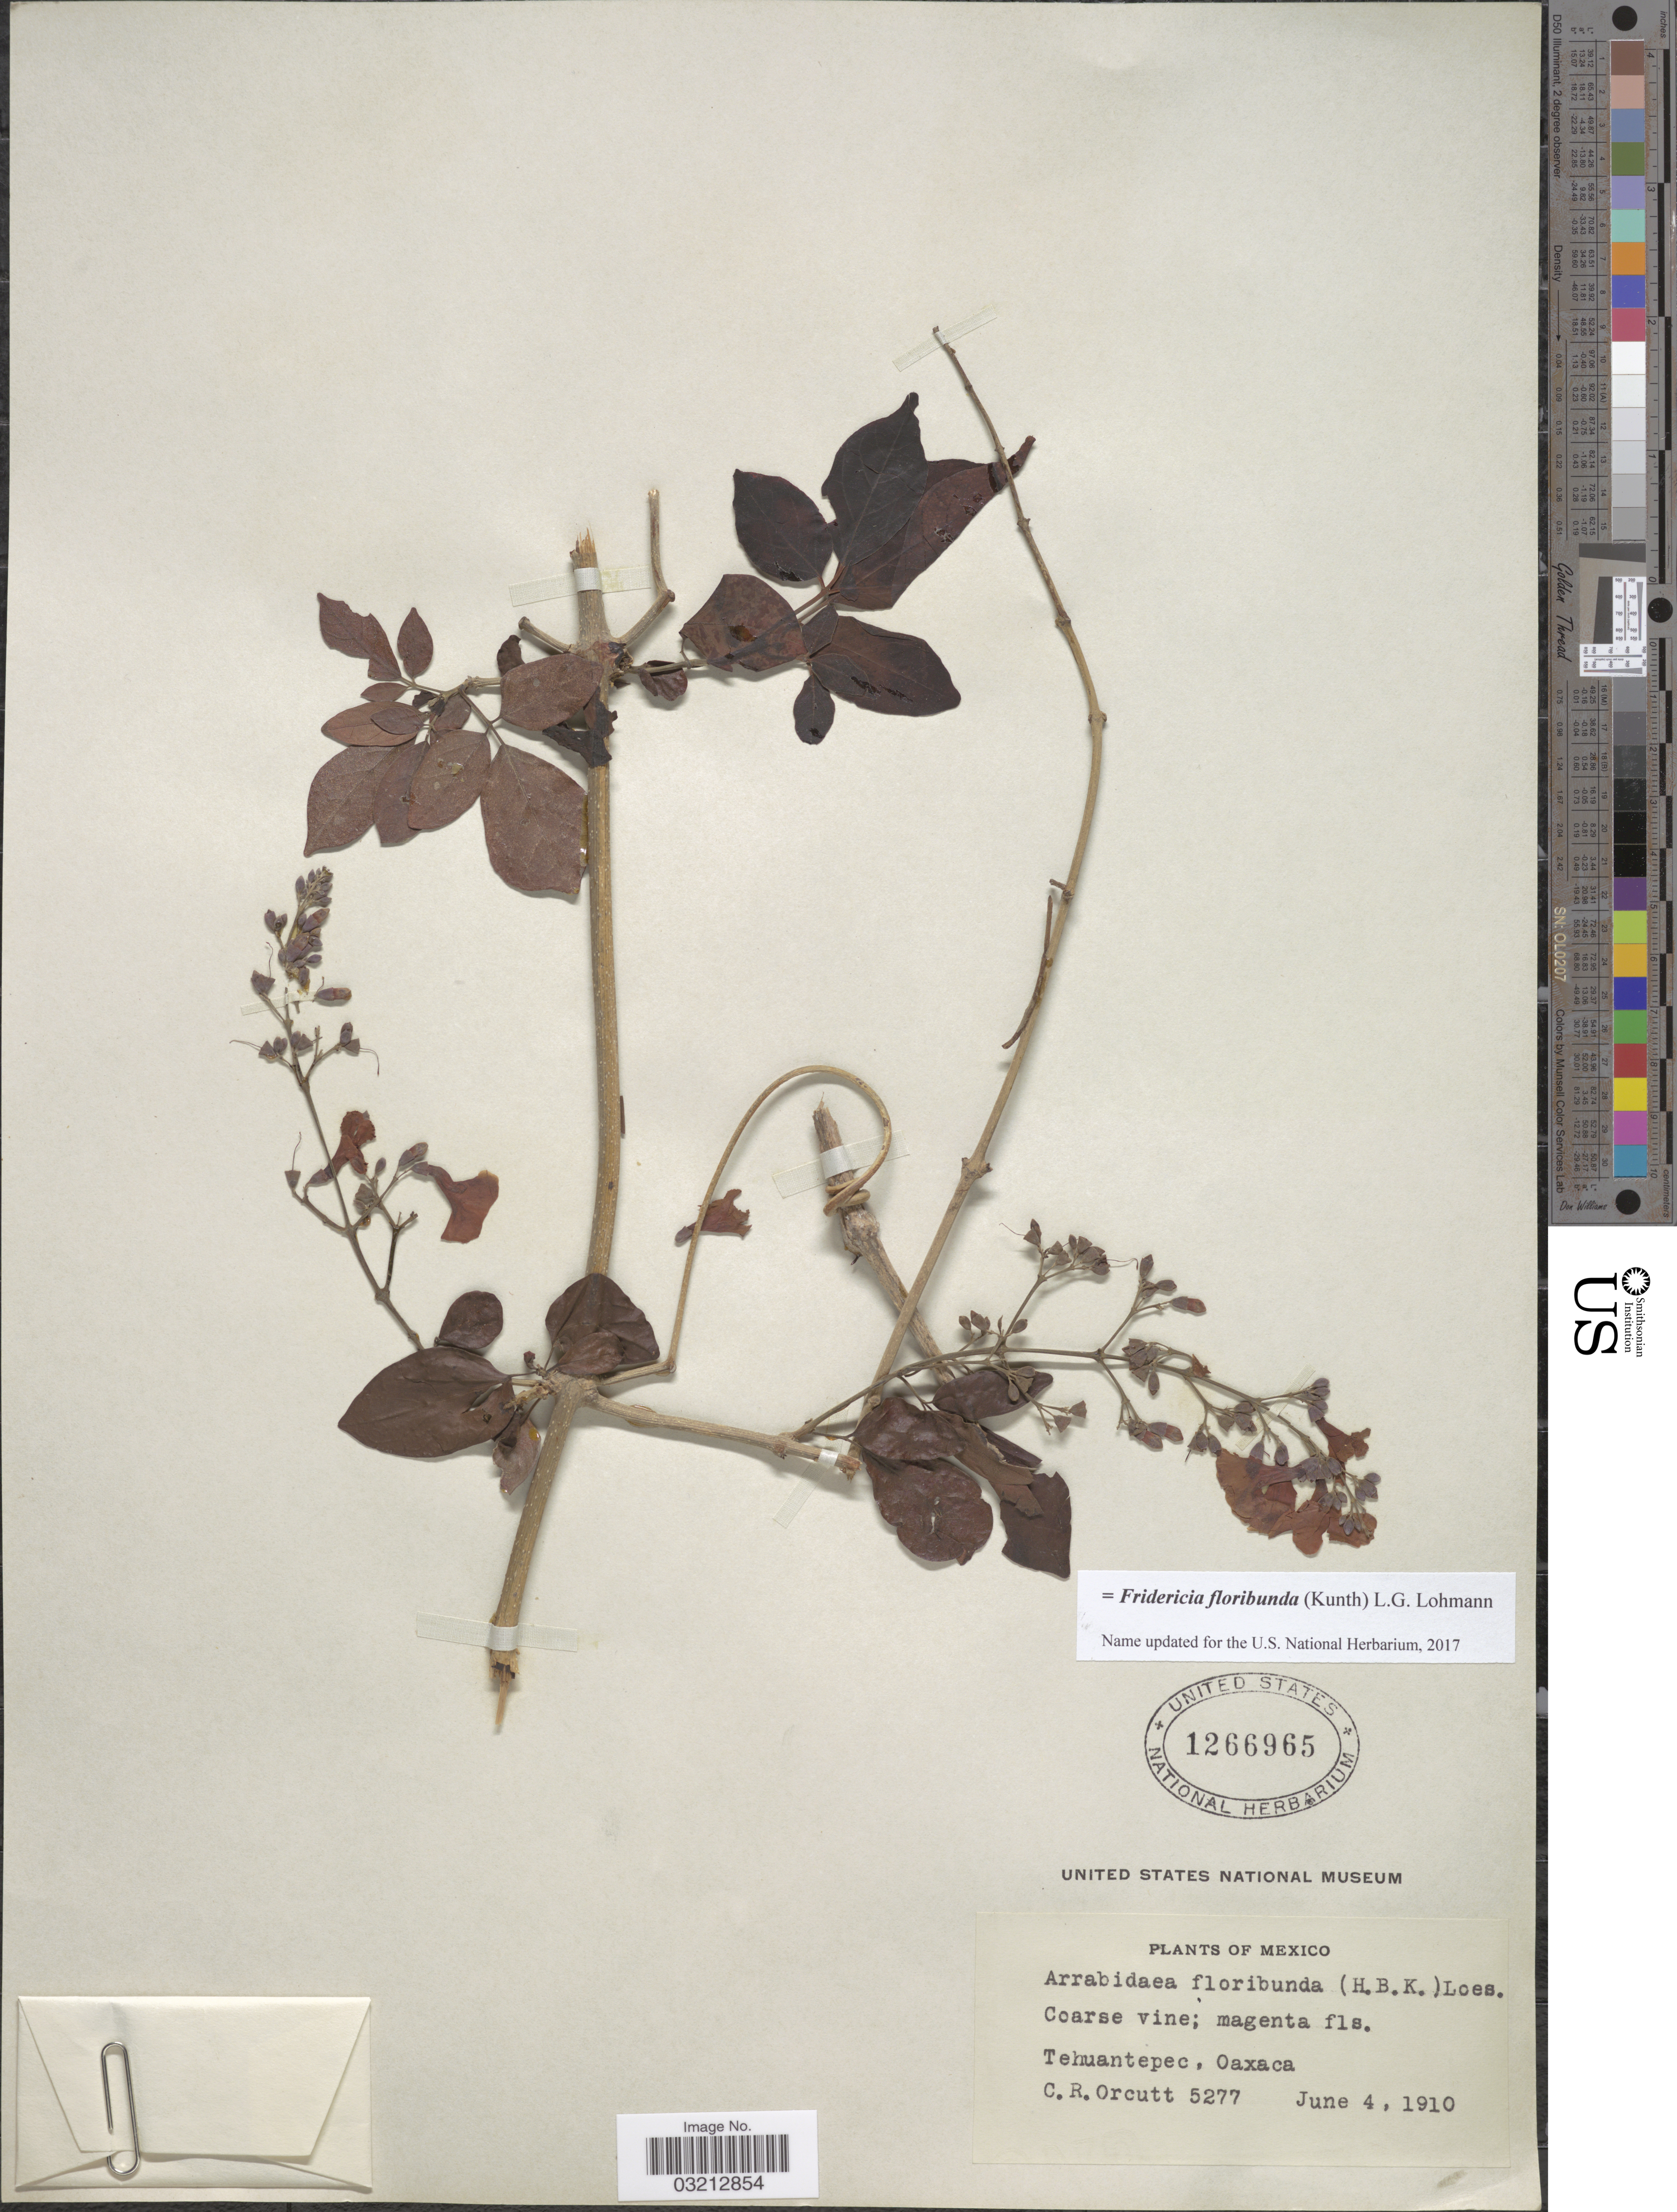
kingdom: Plantae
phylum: Tracheophyta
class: Magnoliopsida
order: Lamiales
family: Bignoniaceae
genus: Fridericia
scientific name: Fridericia floribunda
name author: (Kunth) L.G. Lohmann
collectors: C. R. Orcutt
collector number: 5277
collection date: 1910-06-04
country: Mexico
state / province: Oaxaca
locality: Tehuantepec.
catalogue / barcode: US 1266965